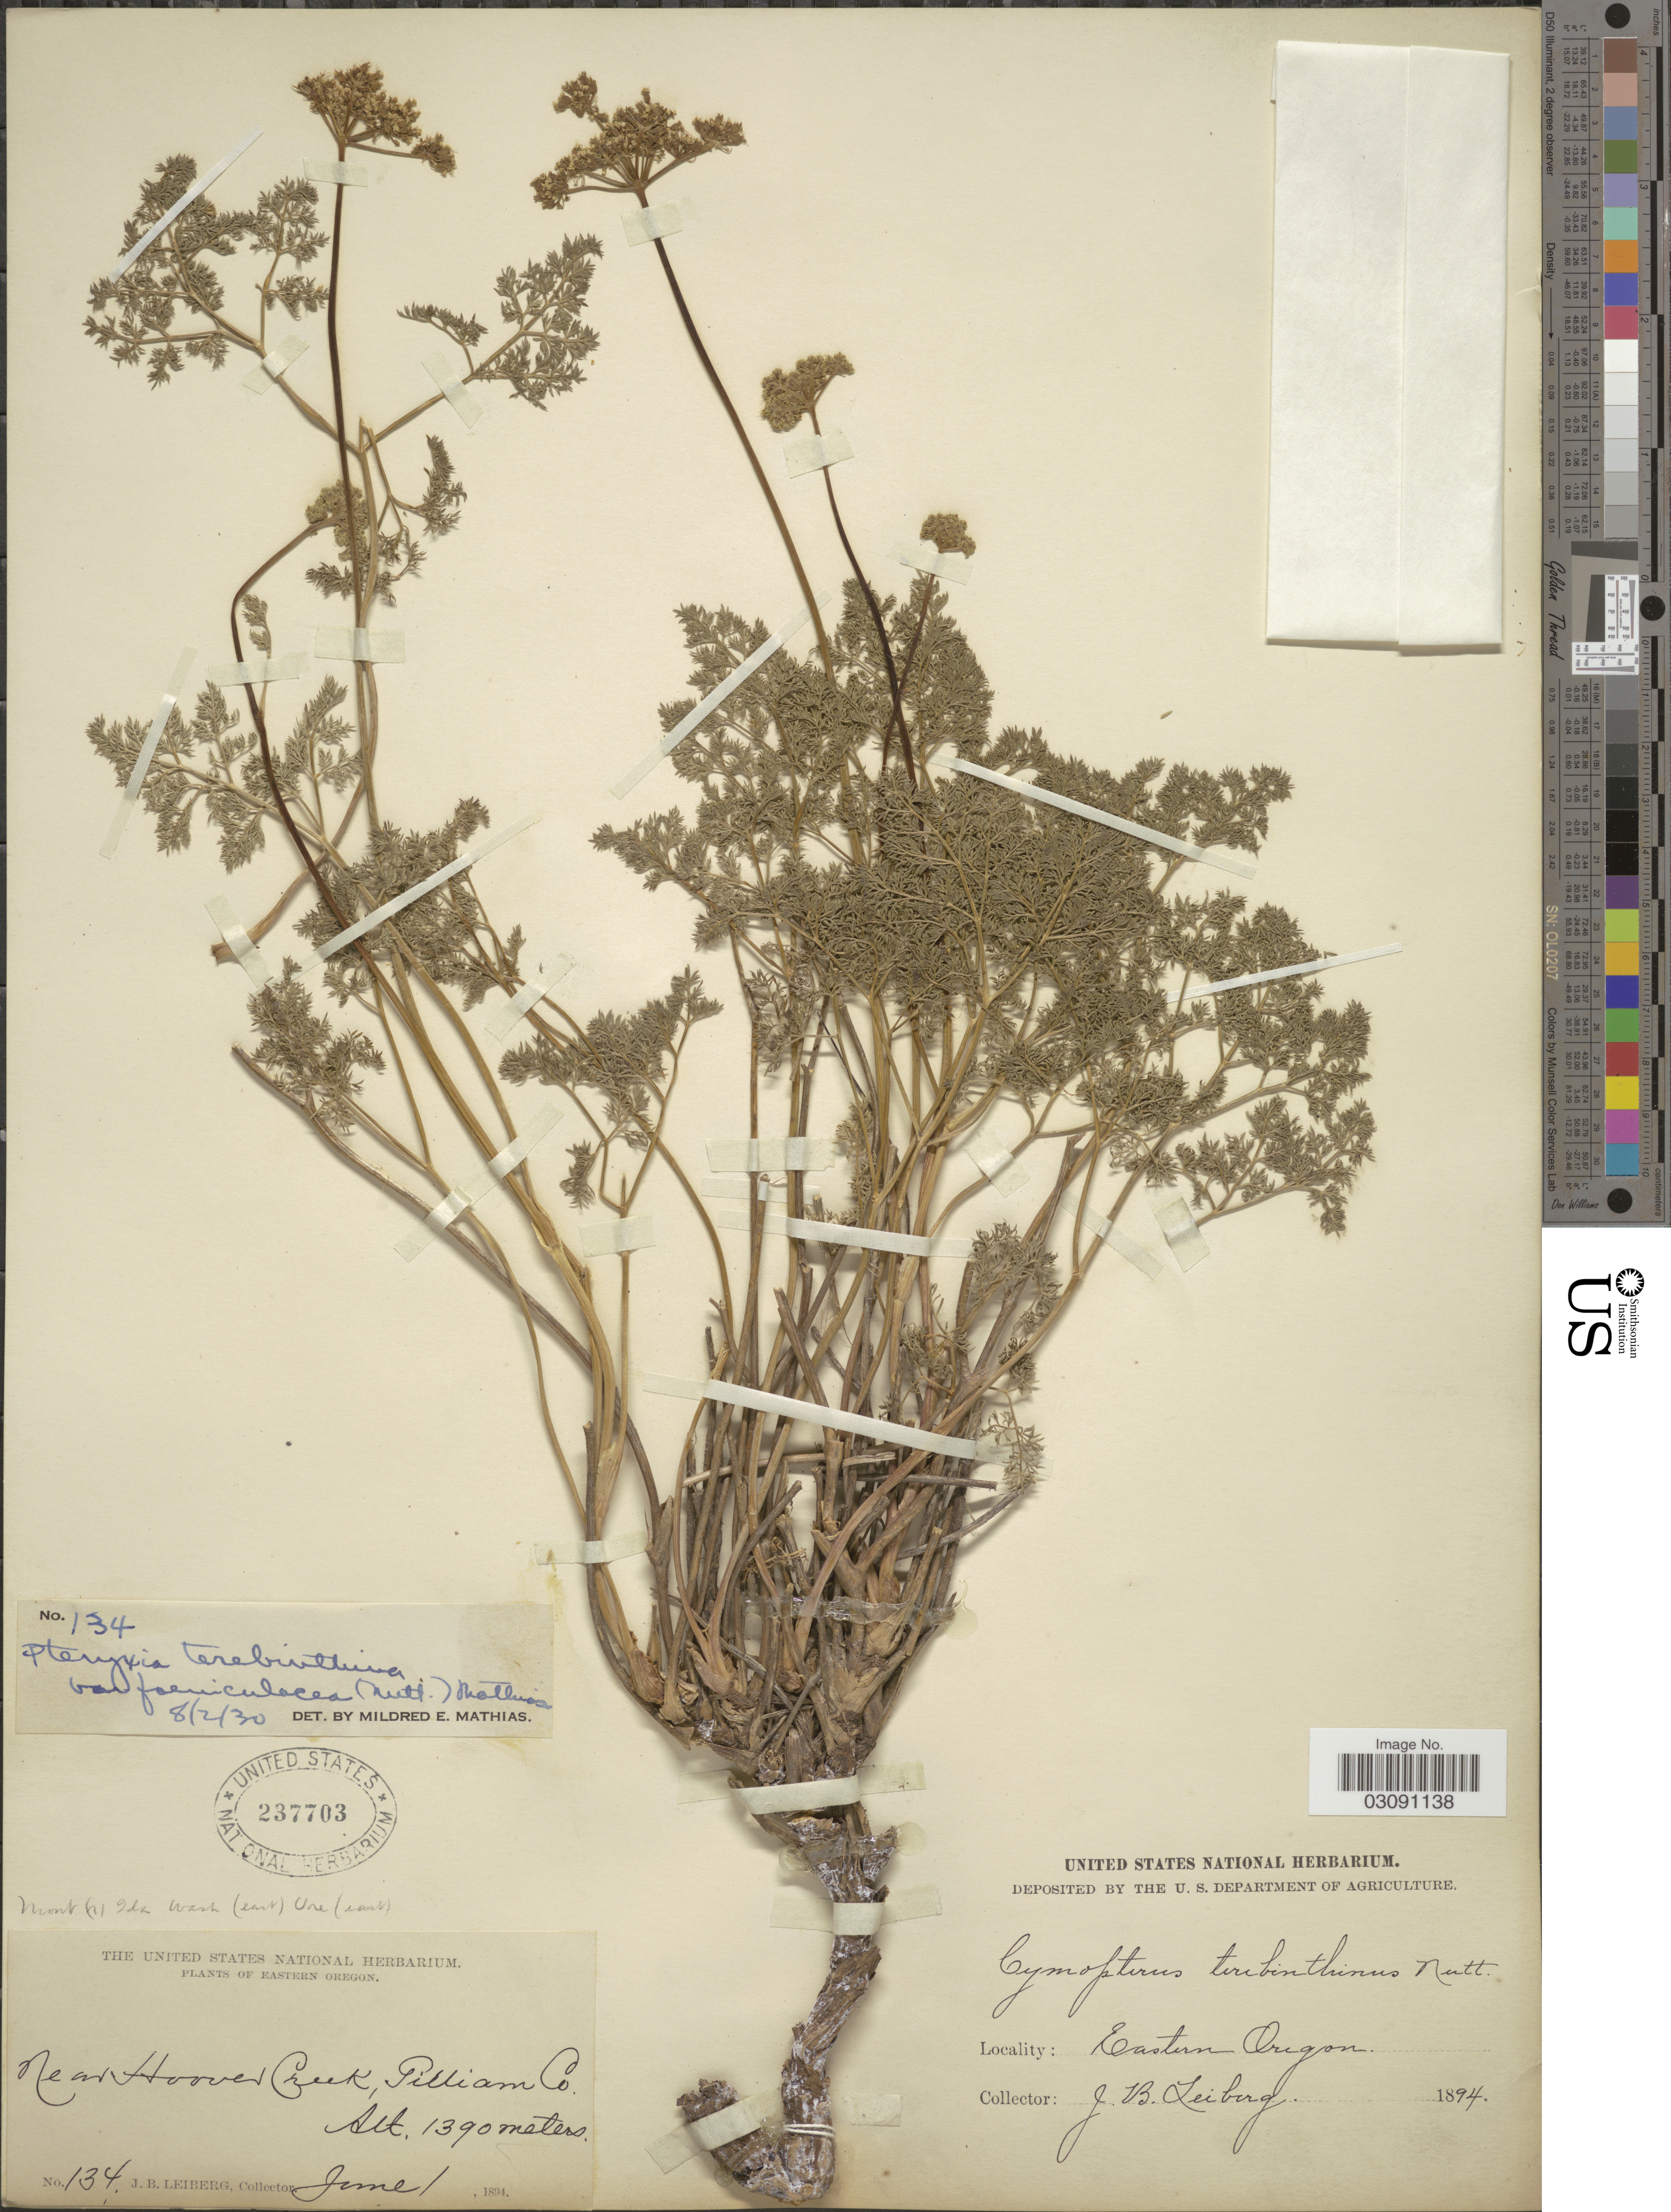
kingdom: Plantae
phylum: Tracheophyta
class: Magnoliopsida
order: Apiales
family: Apiaceae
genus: Pteryxia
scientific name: Pteryxia terebinthina var. foeniculacea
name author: (Torr. & A. Gray) Mathias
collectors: J. B. Leiberg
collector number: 134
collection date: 1894-06-01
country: United States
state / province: Oregon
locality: Eastern Oregon, Near Hoover Creek, Pilliam Co.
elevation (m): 1390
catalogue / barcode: US 237703